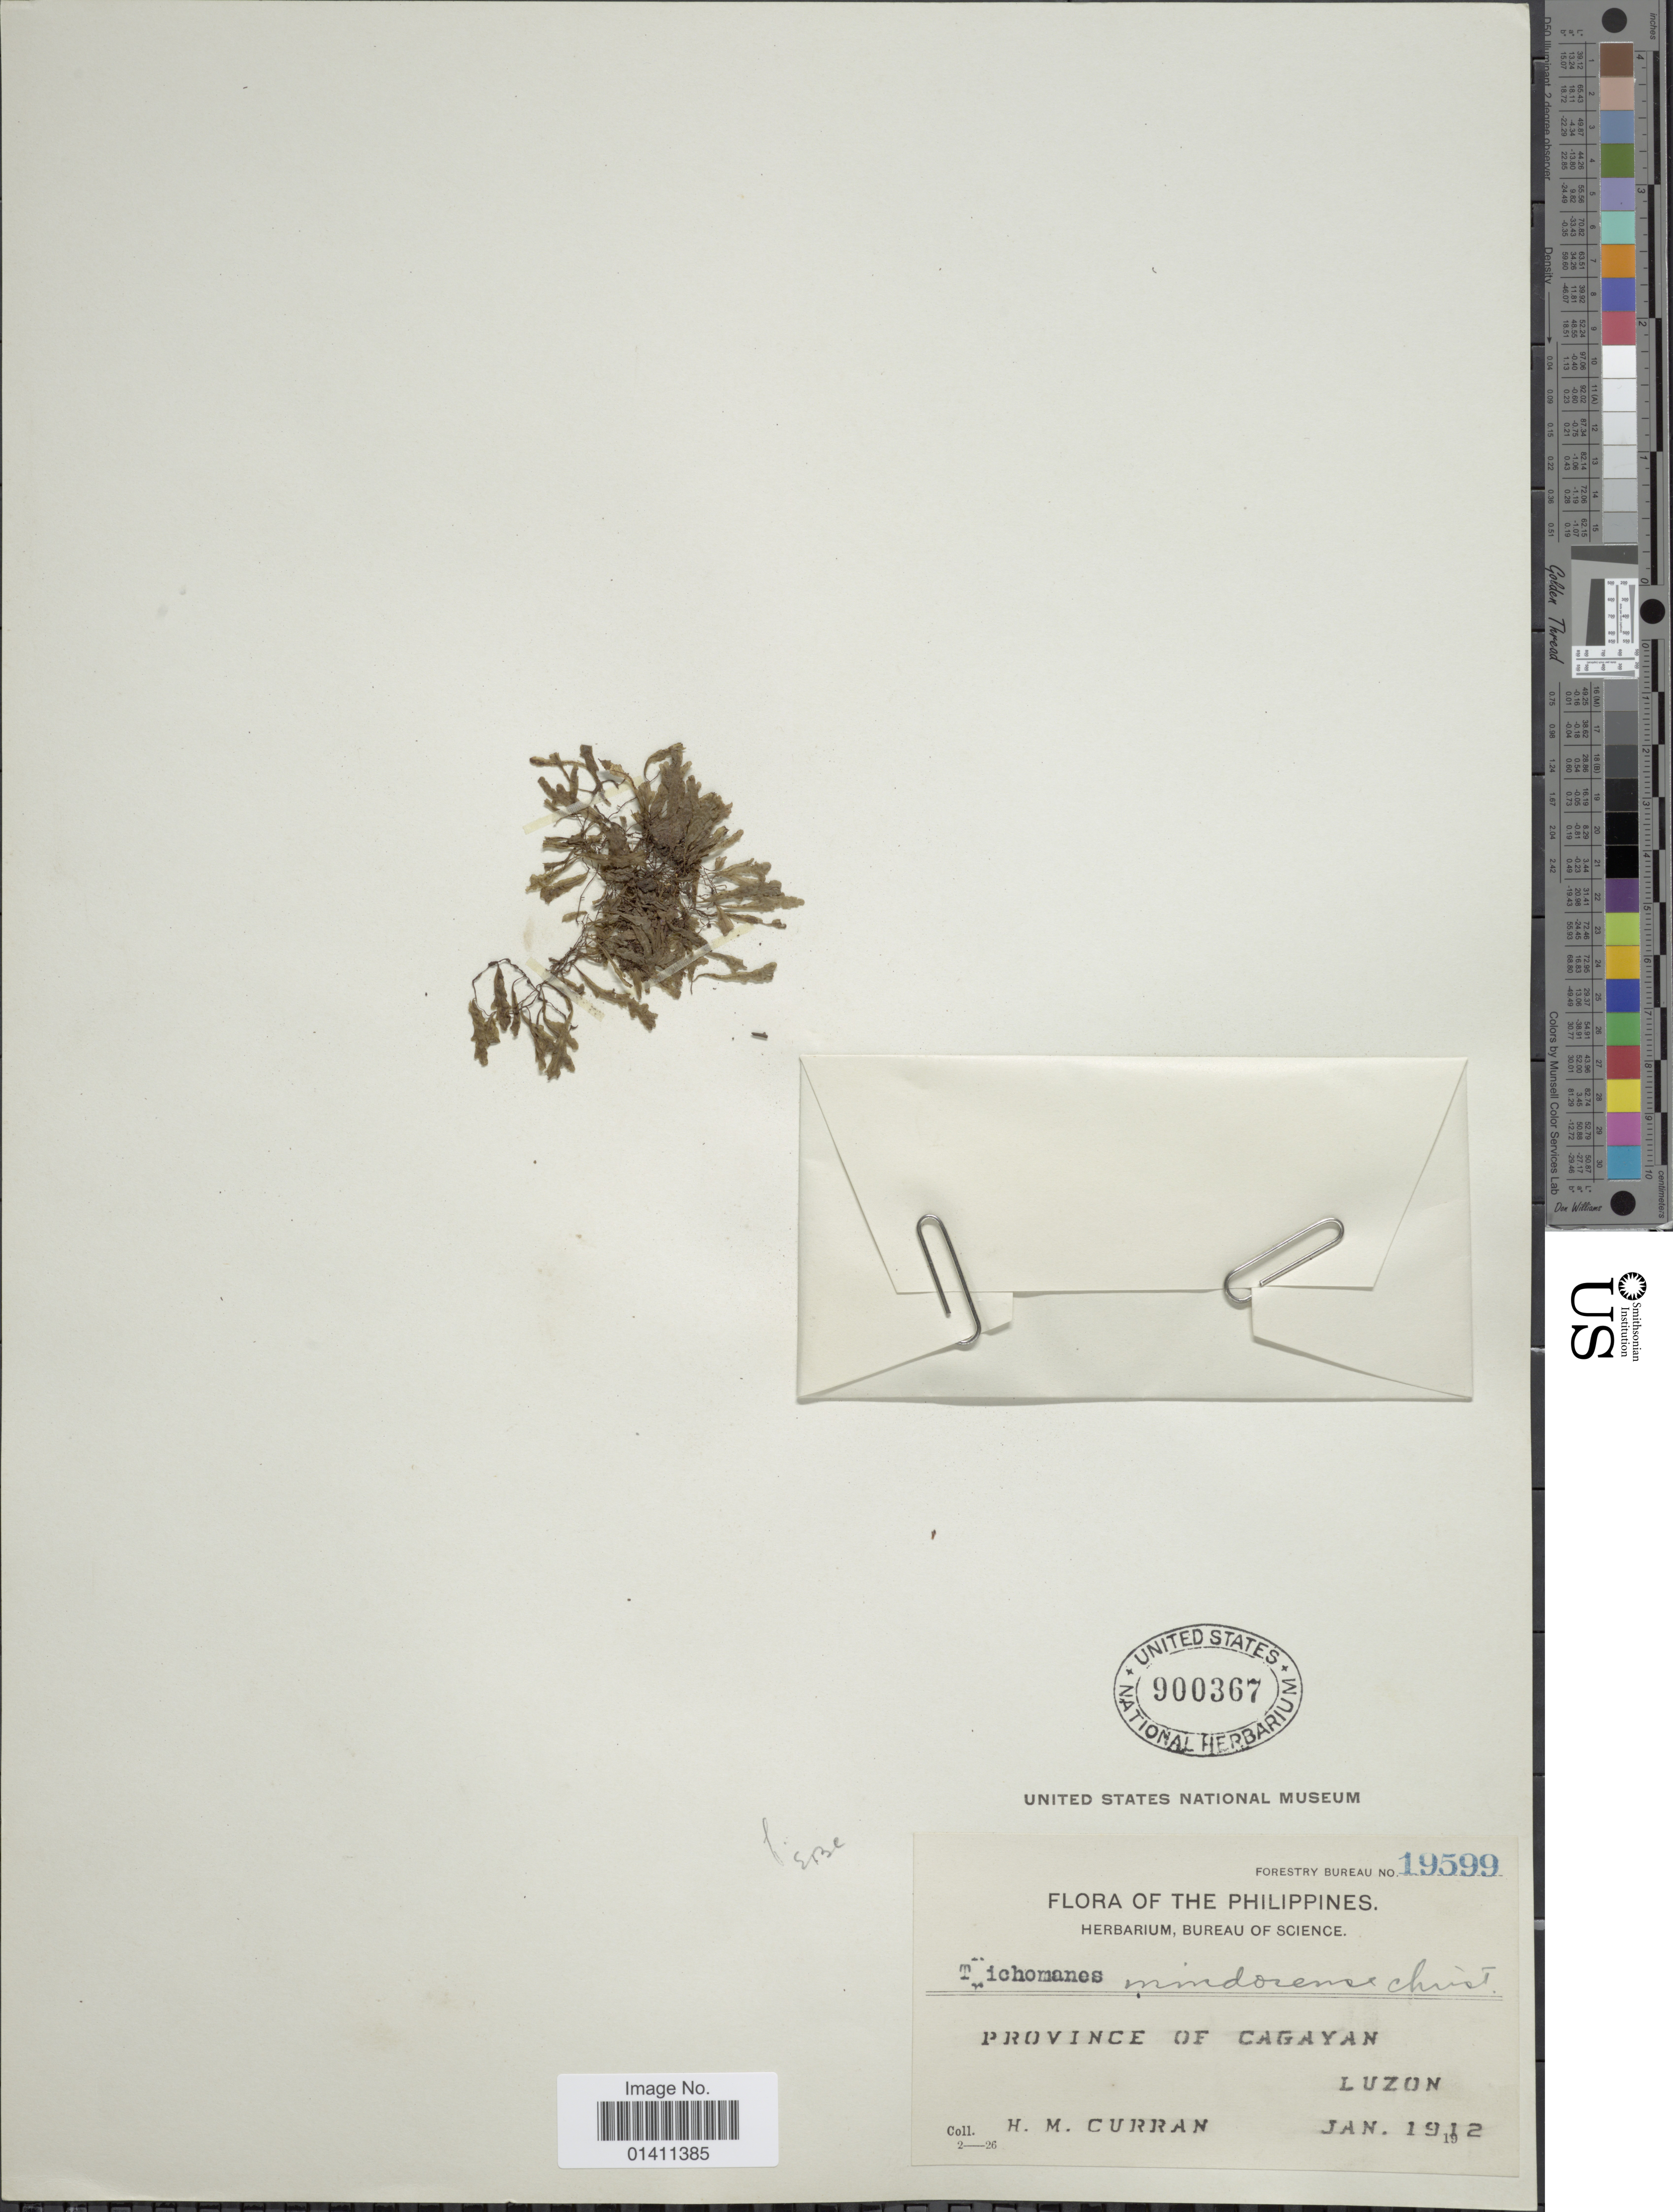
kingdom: Plantae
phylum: Tracheophyta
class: Polypodiopsida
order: Hymenophyllales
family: Hymenophyllaceae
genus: Didymoglossum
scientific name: Didymoglossum mindorense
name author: (Christ) K. Iwats.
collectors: H. M. Curran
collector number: Forestry Bureau 19599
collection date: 1912-01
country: Philippines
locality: Province of Cagayan. Luzon.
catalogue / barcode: US 900367